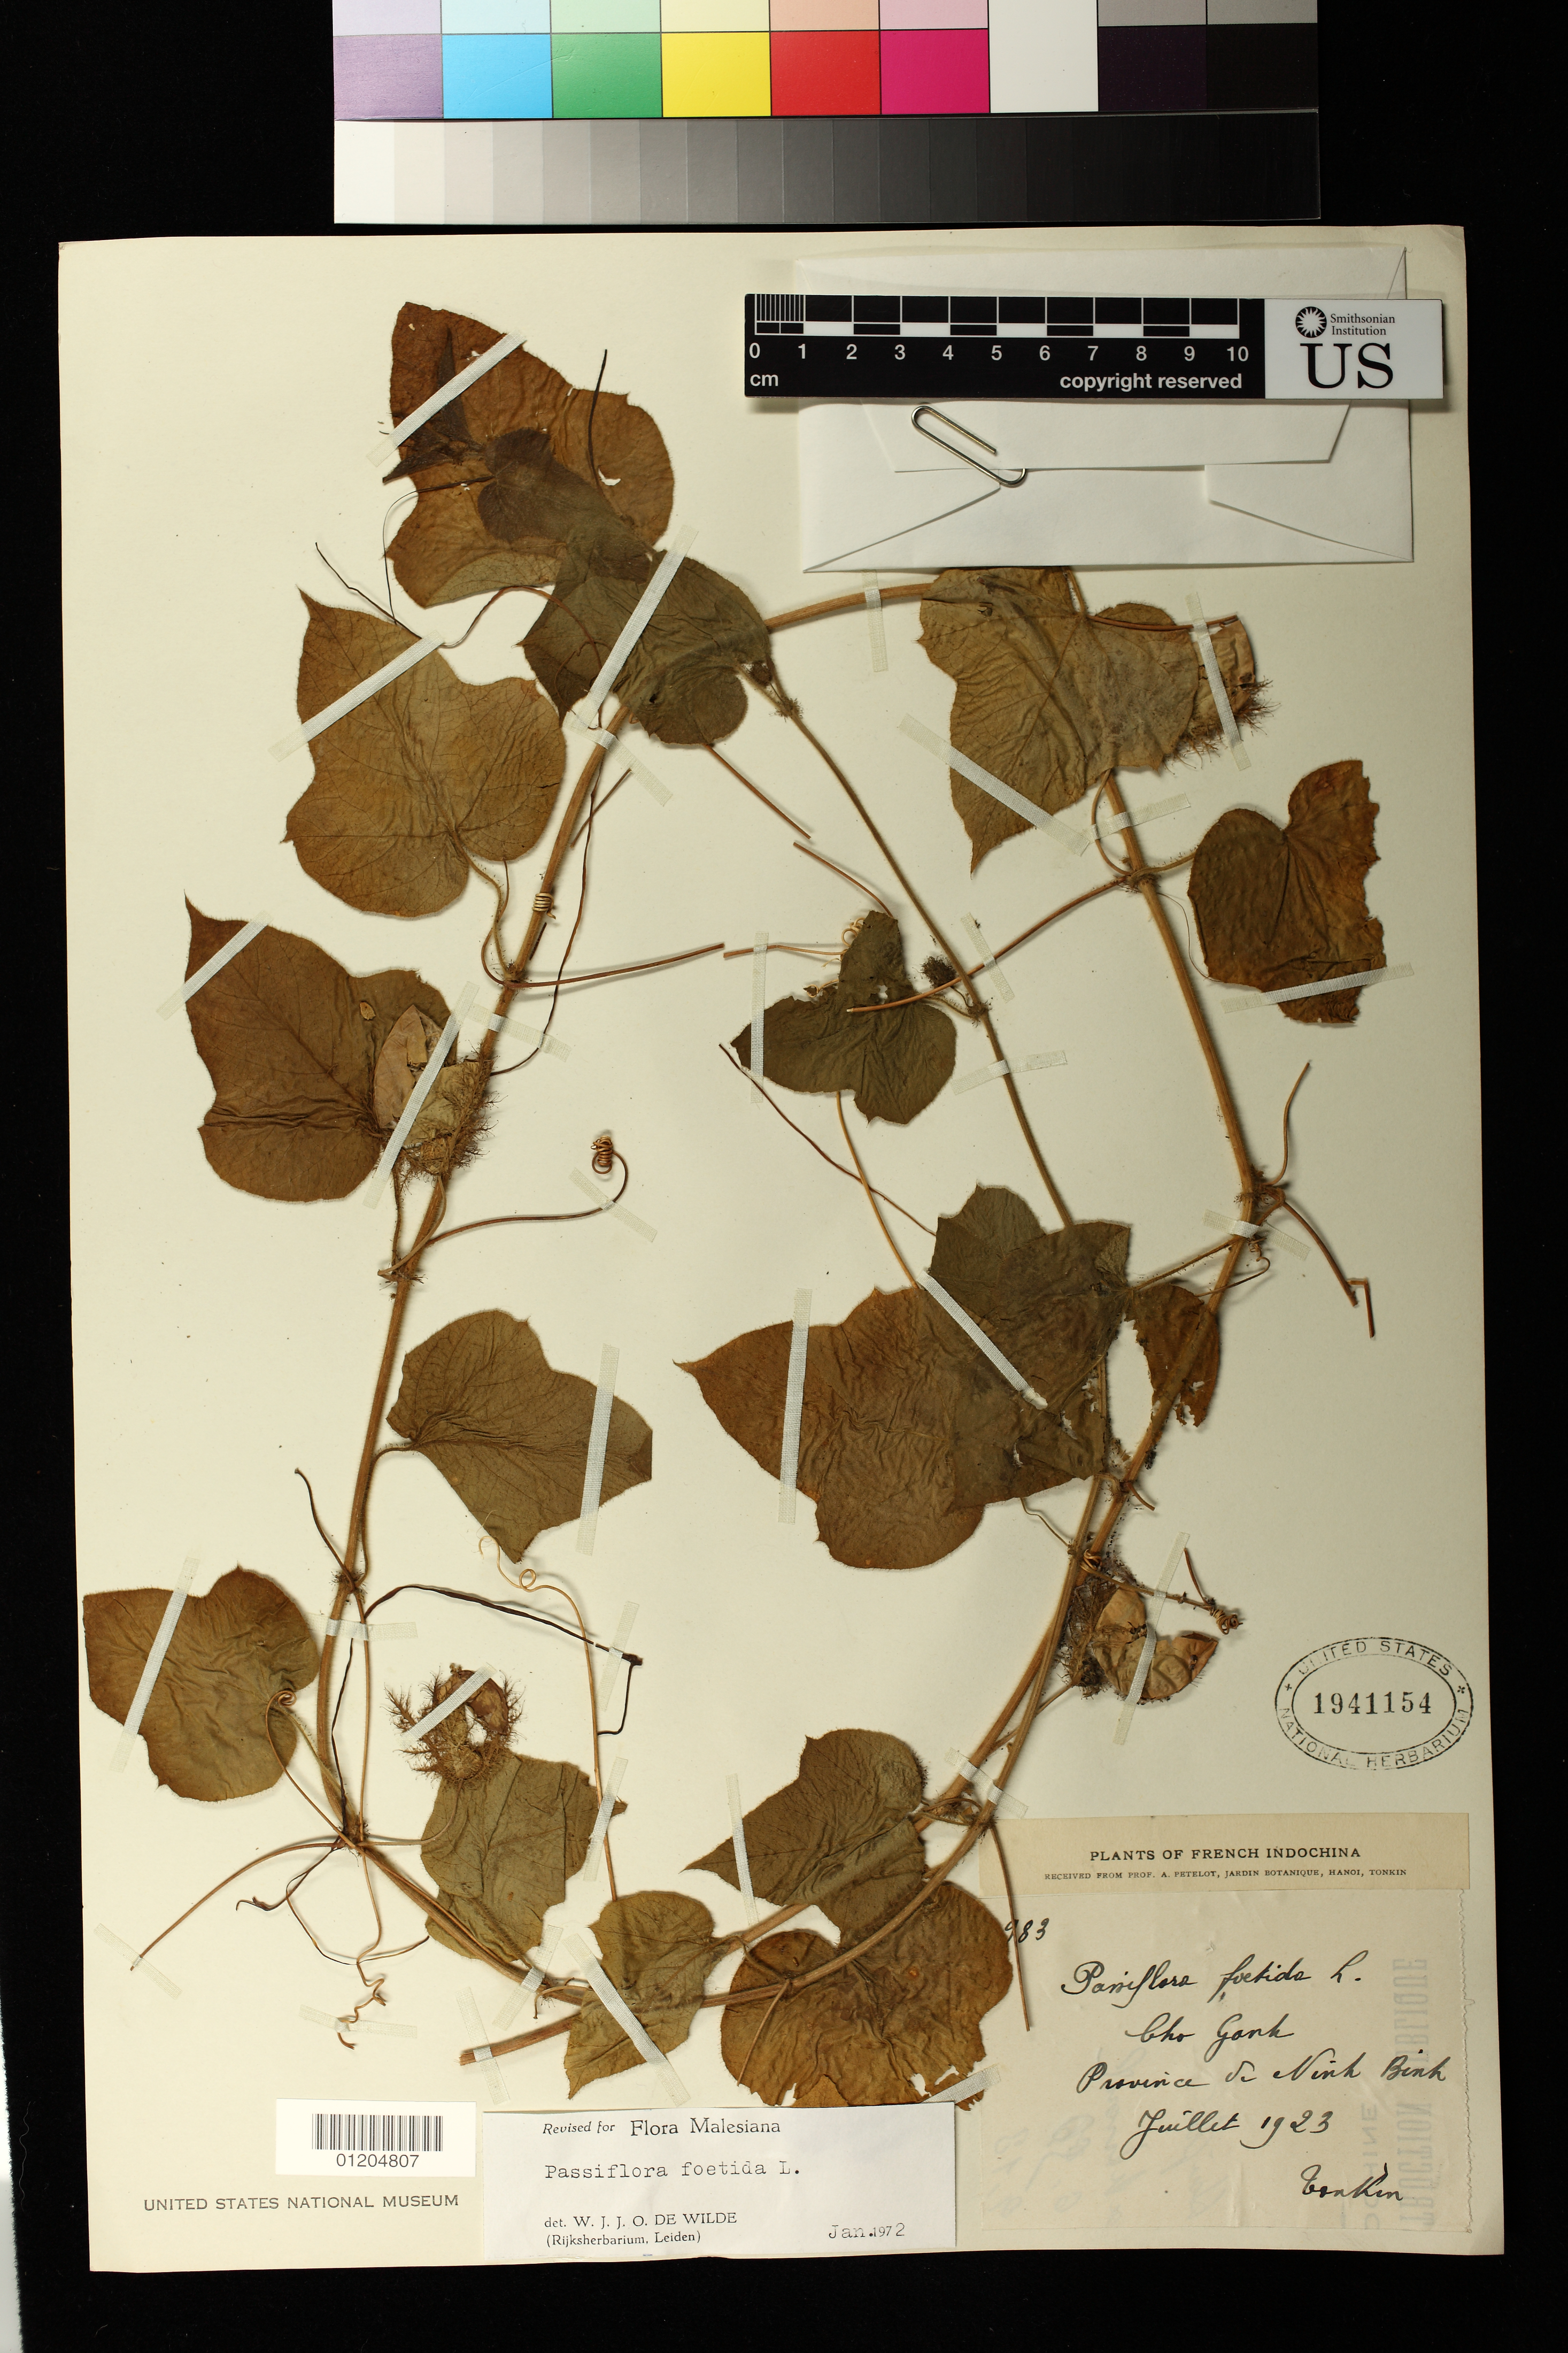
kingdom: Plantae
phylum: Tracheophyta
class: Magnoliopsida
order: Malpighiales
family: Passifloraceae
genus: Passiflora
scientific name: Passiflora foetida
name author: L.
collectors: A. Petelot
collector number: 983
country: Vietnam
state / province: Ninh Binh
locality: Cho Ganh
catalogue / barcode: US 1941154